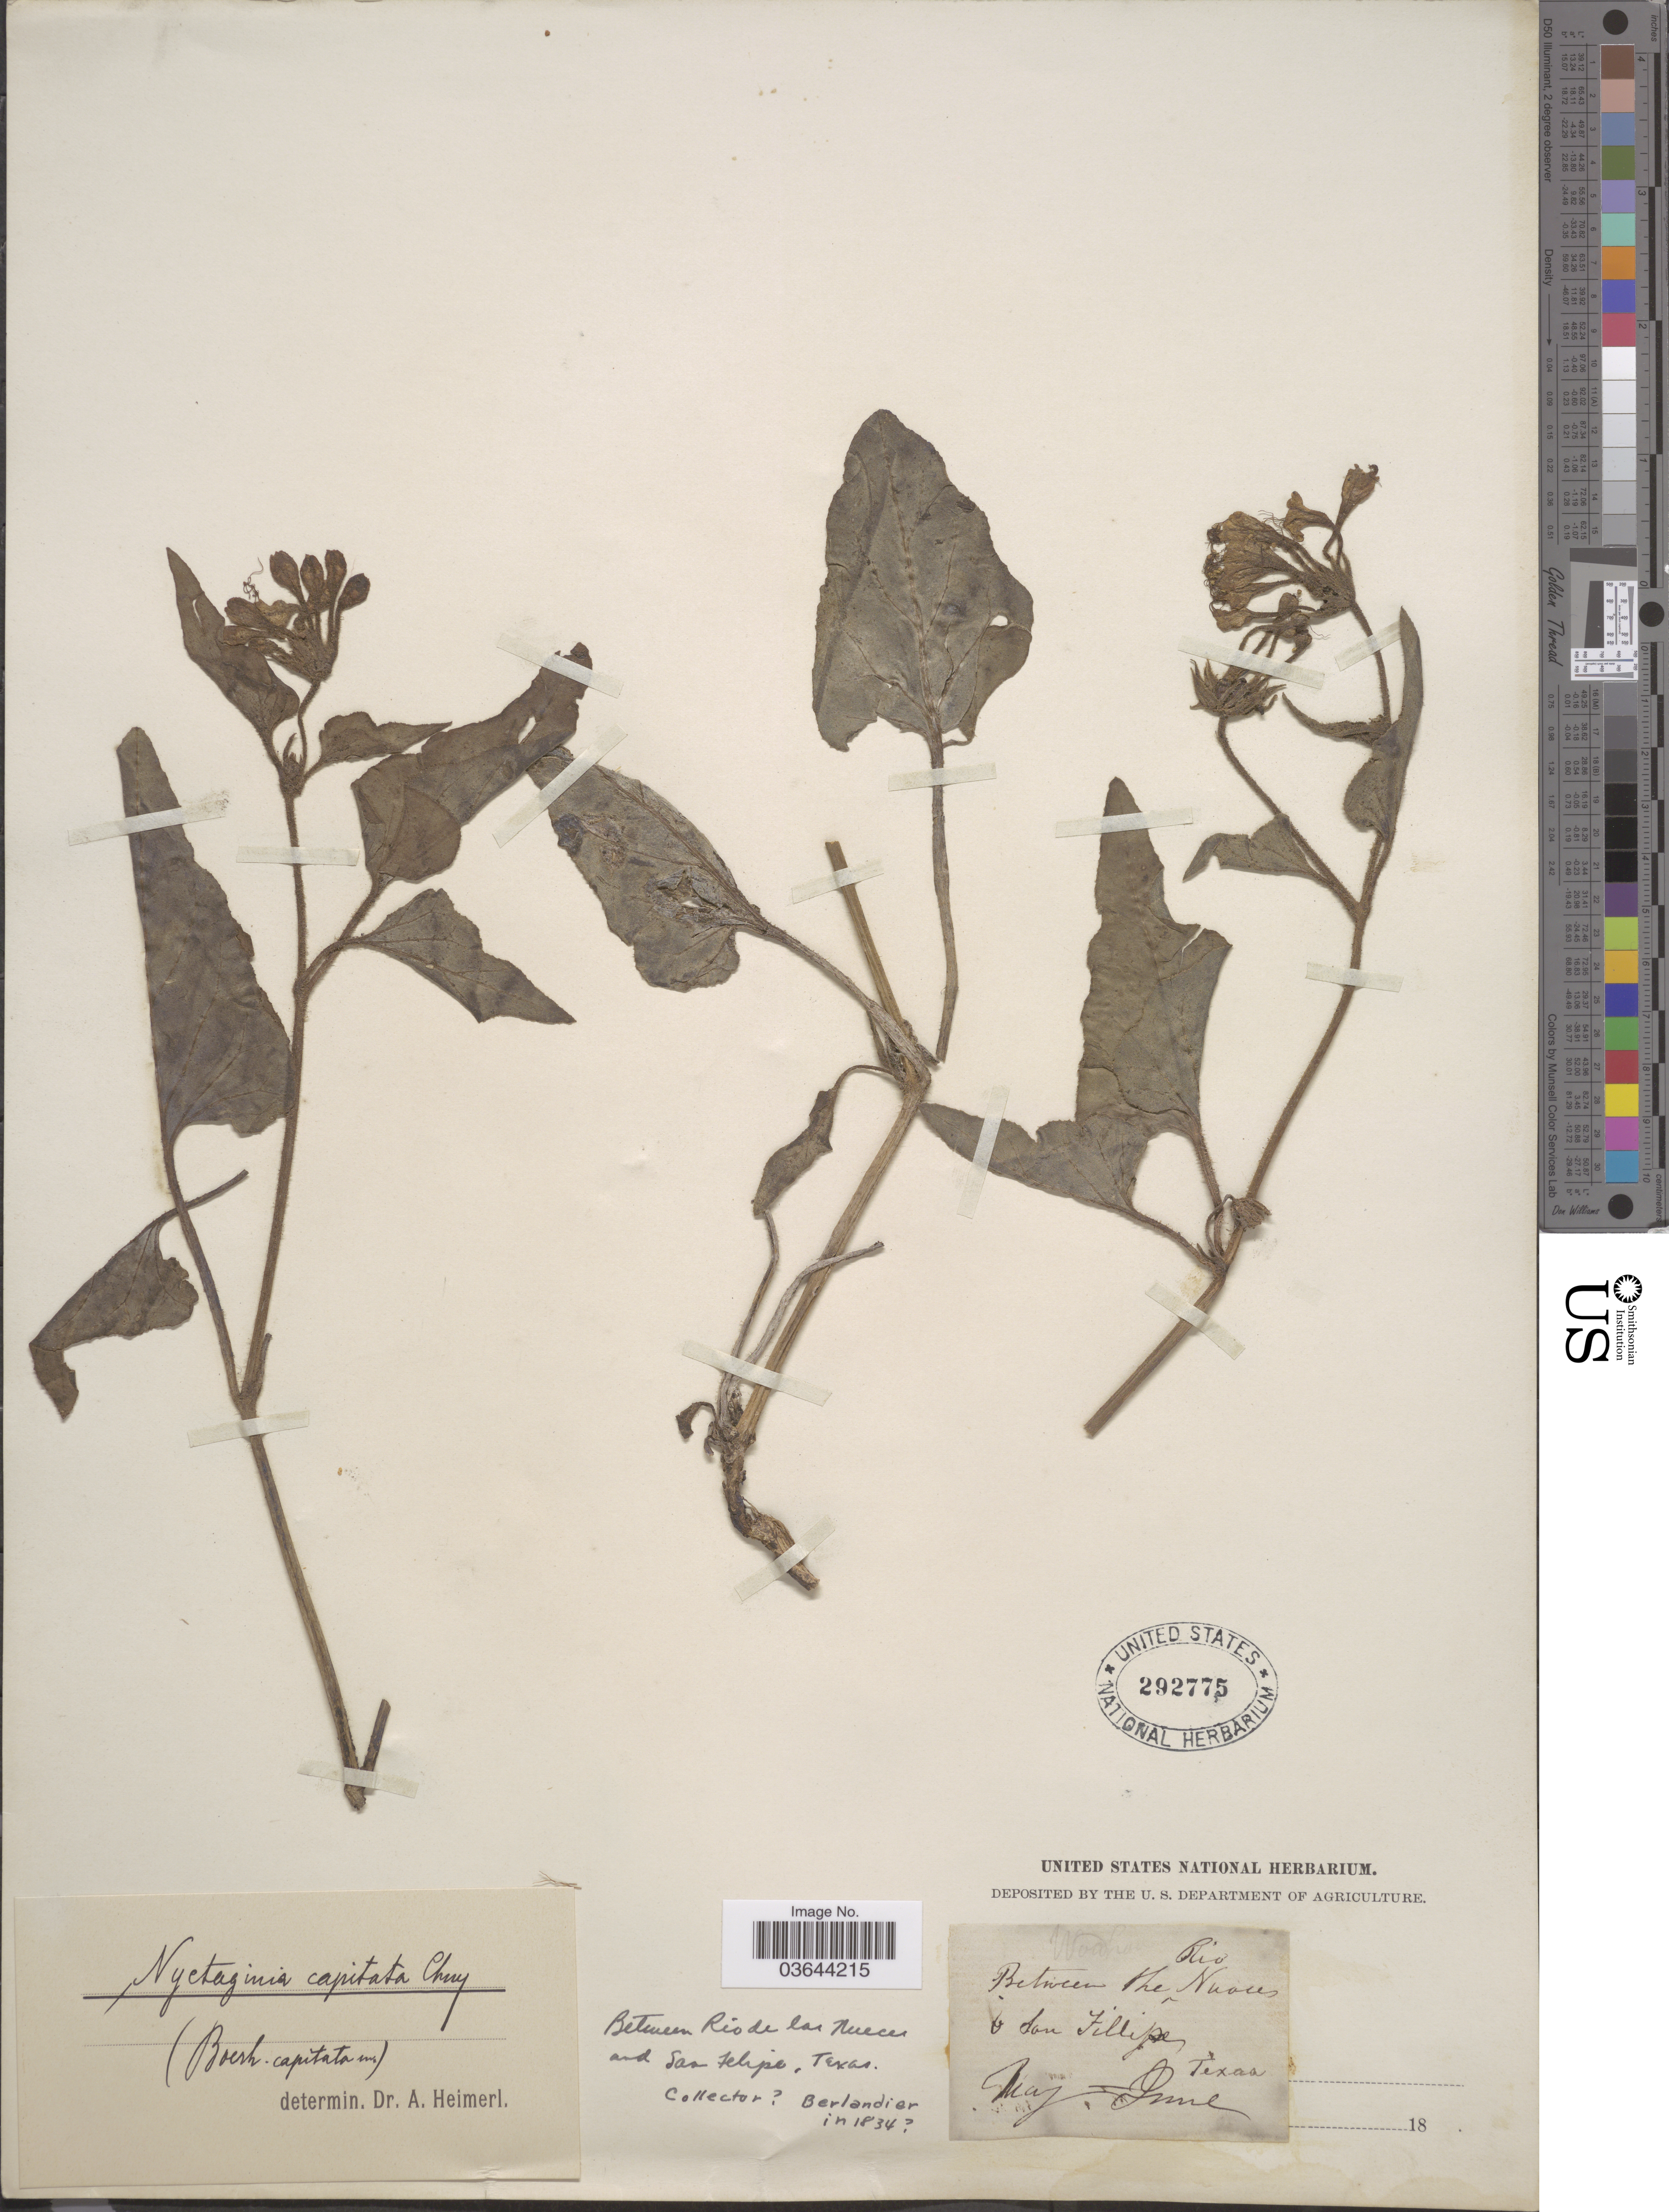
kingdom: Plantae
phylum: Tracheophyta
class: Magnoliopsida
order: Caryophyllales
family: Nyctaginaceae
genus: Nyctaginia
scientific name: Nyctaginia capitata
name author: Choisy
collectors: J. L. Berlandier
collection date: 1834-05/1834-06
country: United States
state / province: Texas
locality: Between the Rio Nueces and San Felipe.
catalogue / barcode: US 292775